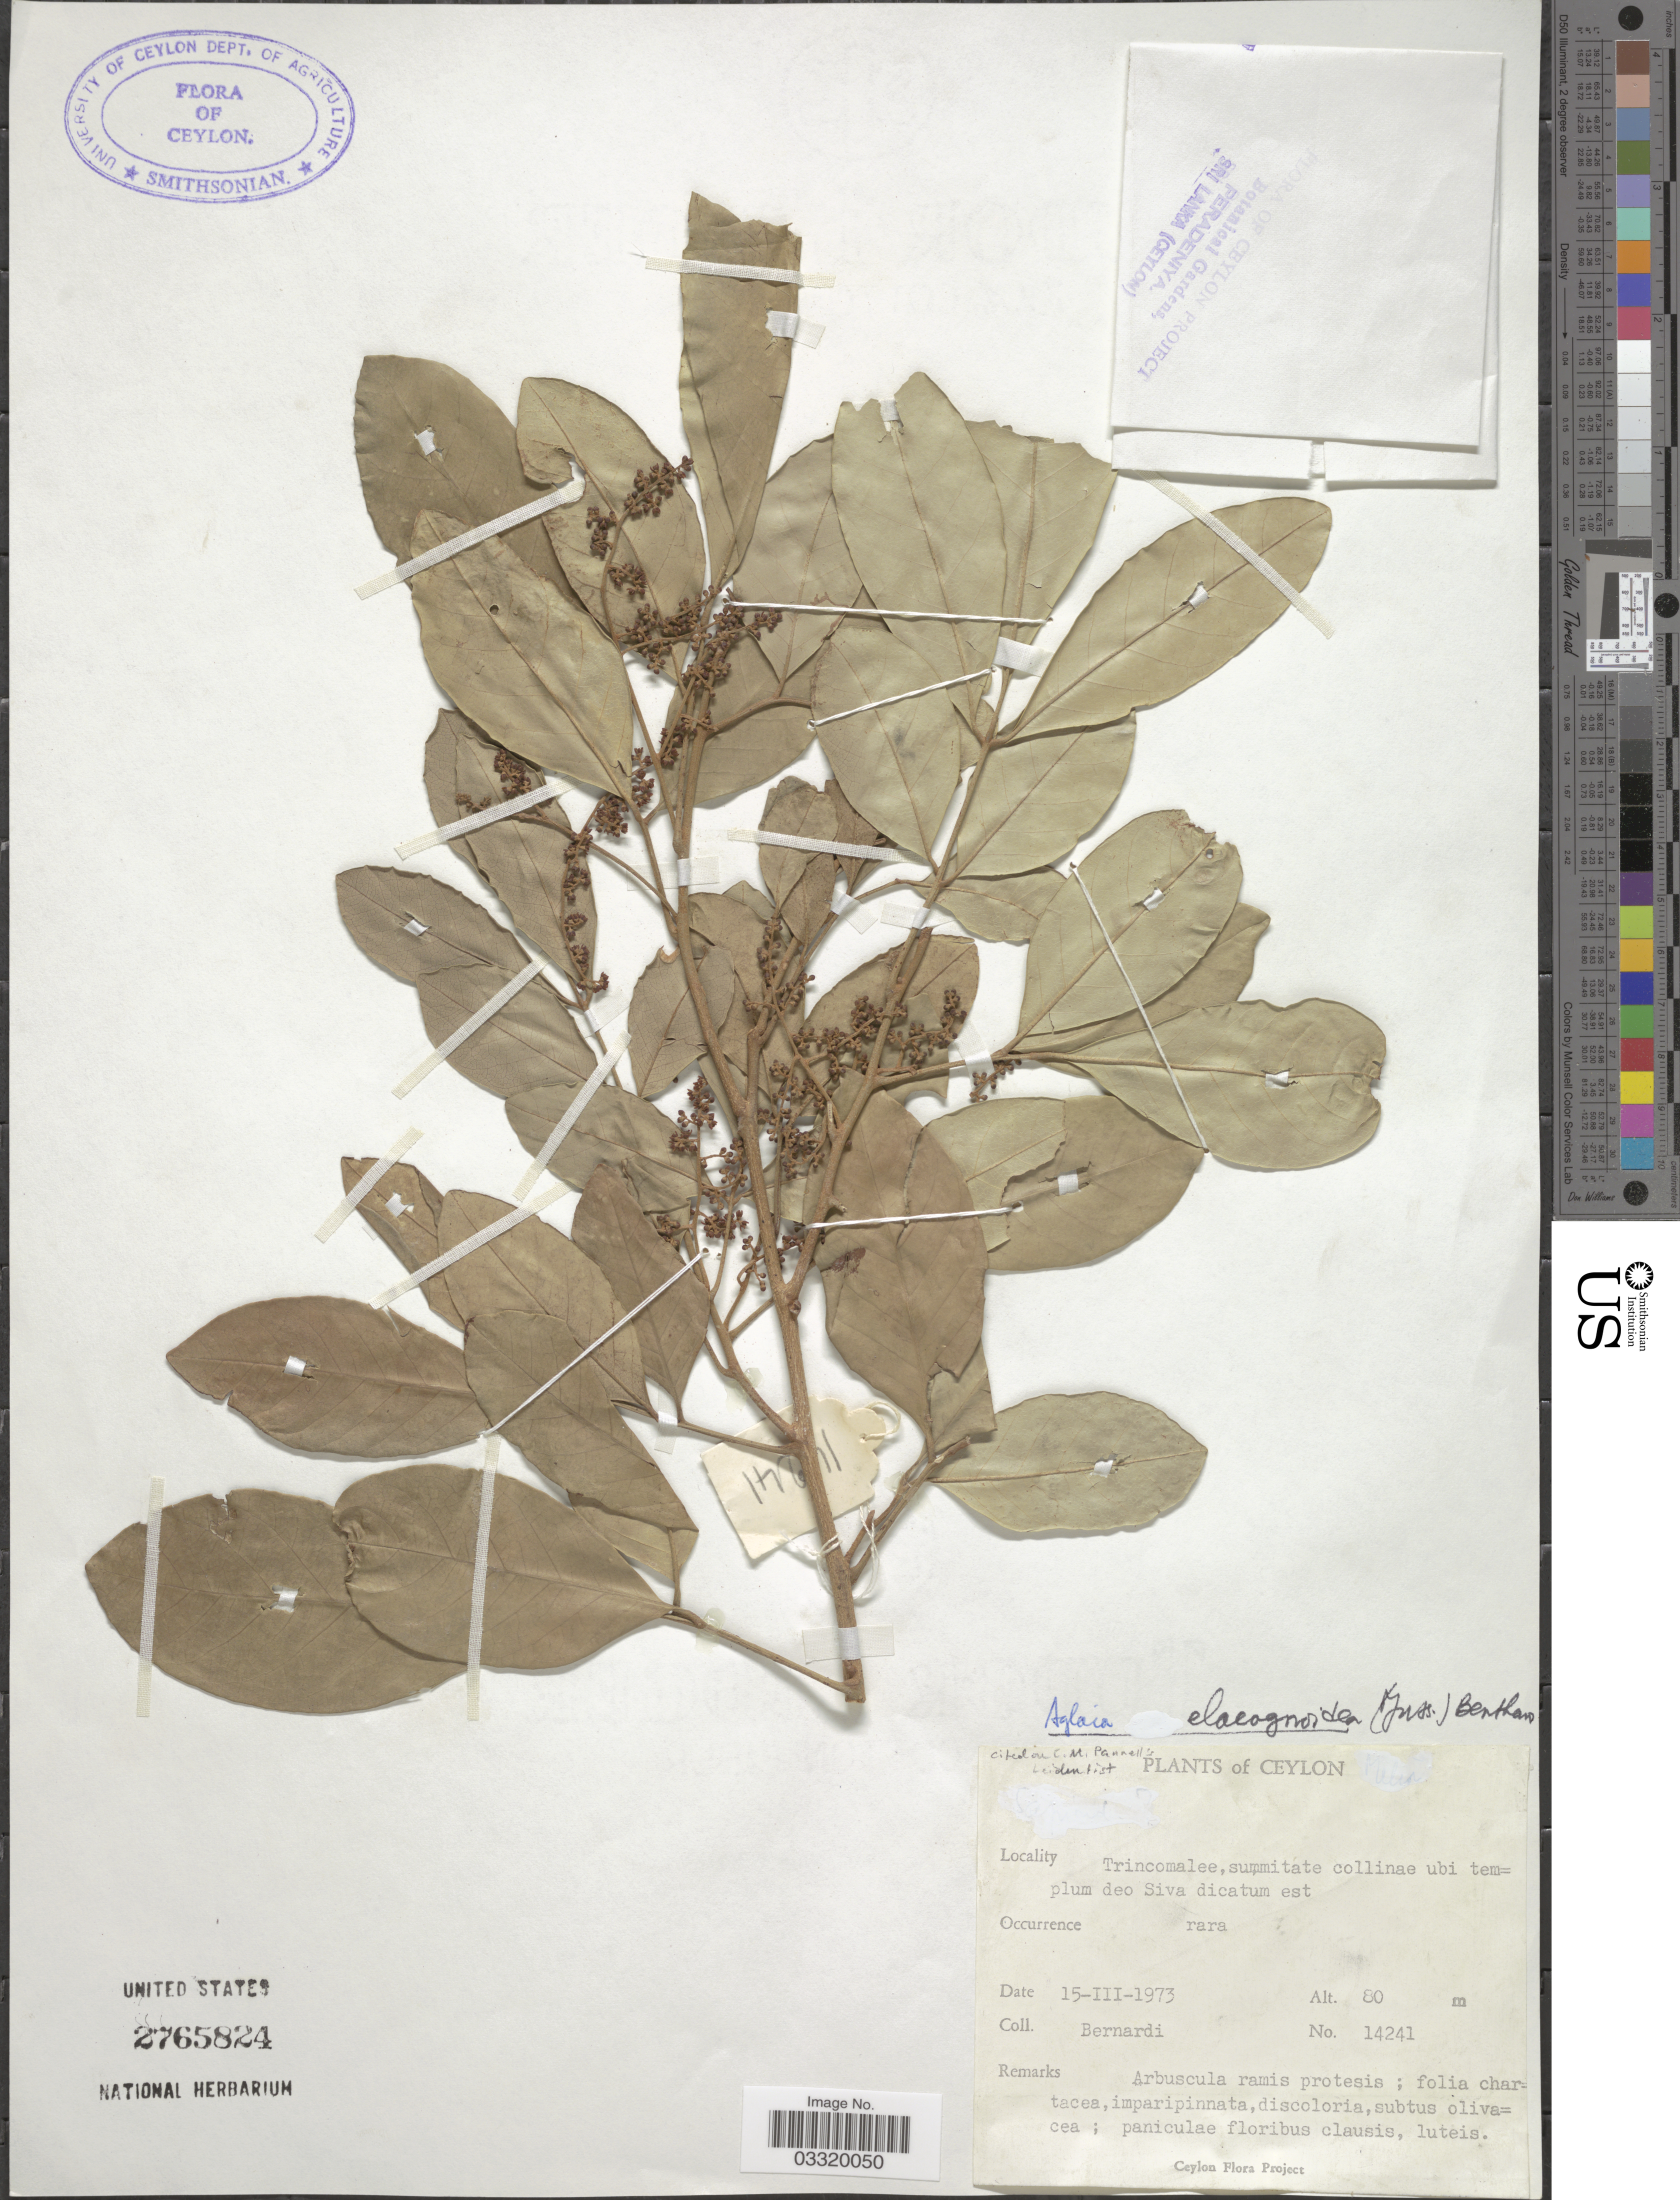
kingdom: Plantae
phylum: Tracheophyta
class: Magnoliopsida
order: Sapindales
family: Meliaceae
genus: Aglaia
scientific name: Aglaia elaeagnoidea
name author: (A. Juss.) Benth.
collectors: Bernardi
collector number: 14241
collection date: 1973-03-15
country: Sri Lanka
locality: Ceylon. Trincomalee, summitate collinae ubi templum deo Siva dicatum est.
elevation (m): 80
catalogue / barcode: US 2765824